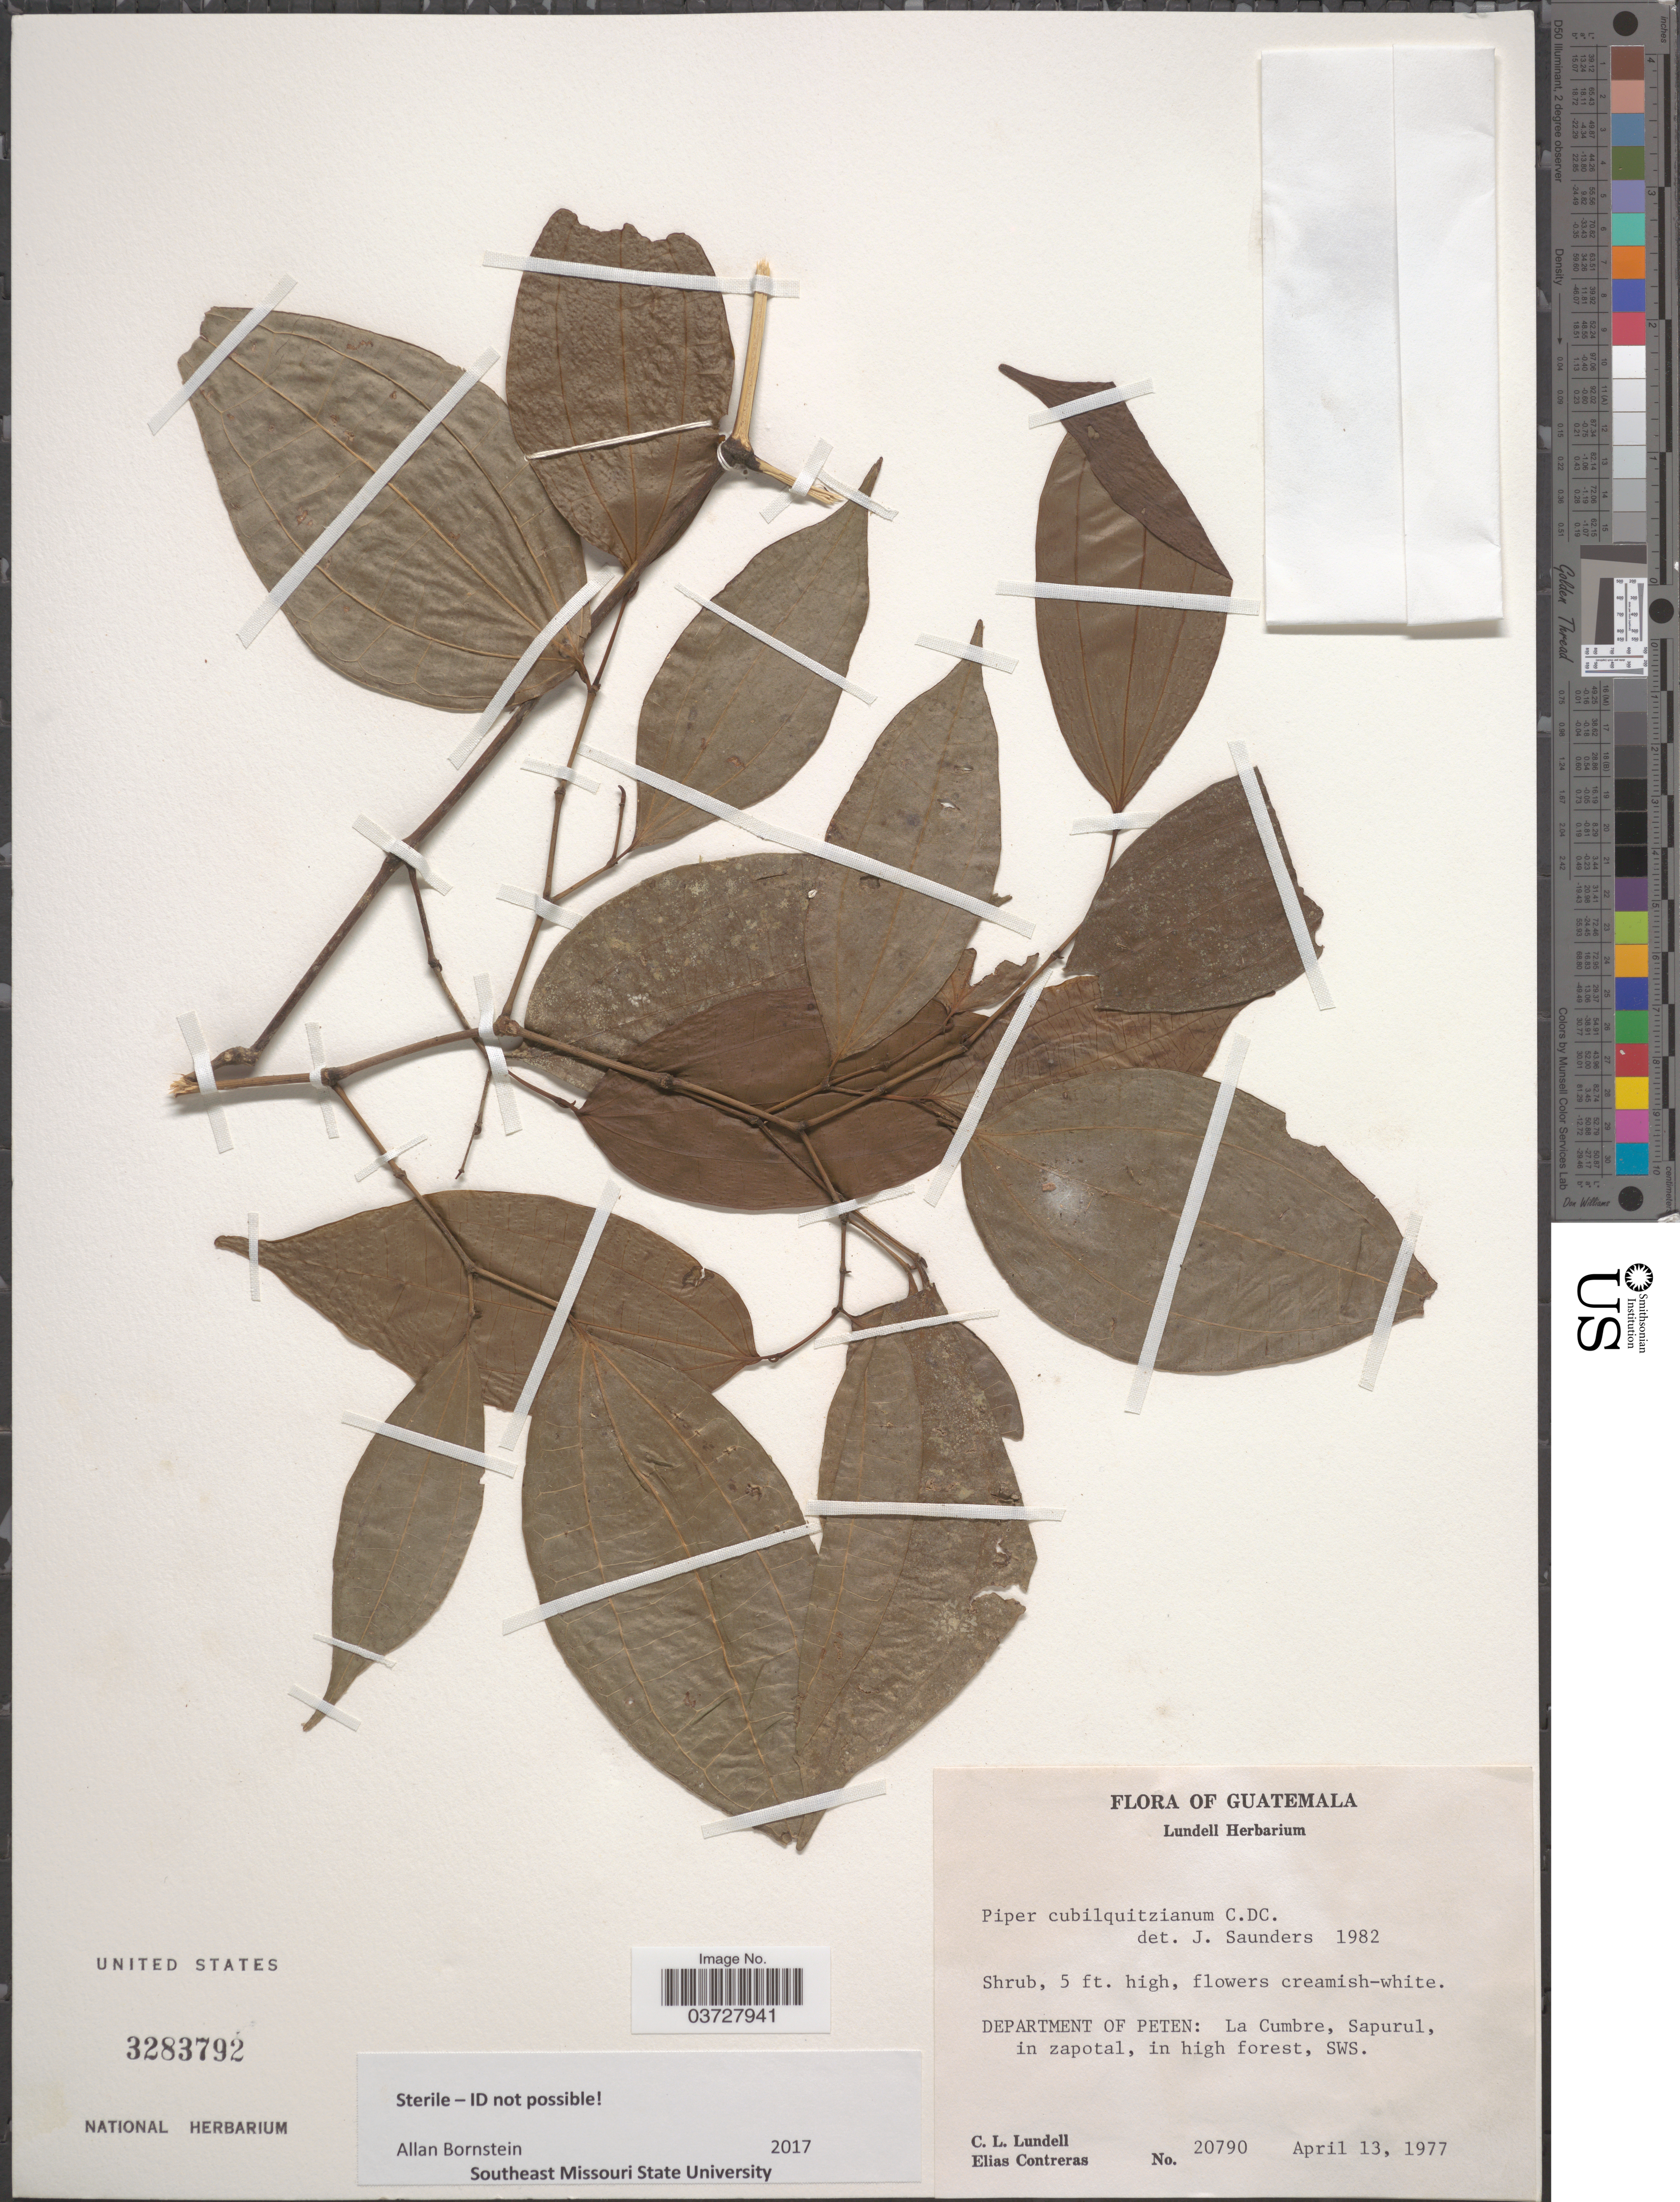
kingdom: Plantae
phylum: Tracheophyta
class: Magnoliopsida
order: Piperales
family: Piperaceae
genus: Piper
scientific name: Piper sp.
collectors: C. L. Lundell & E. Contreras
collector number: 20790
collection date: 1977-04-13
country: Guatemala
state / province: El Peten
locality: Department of Peten: La Cumbre, Sapurul, in zapotal, SWS.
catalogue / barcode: US 3283792